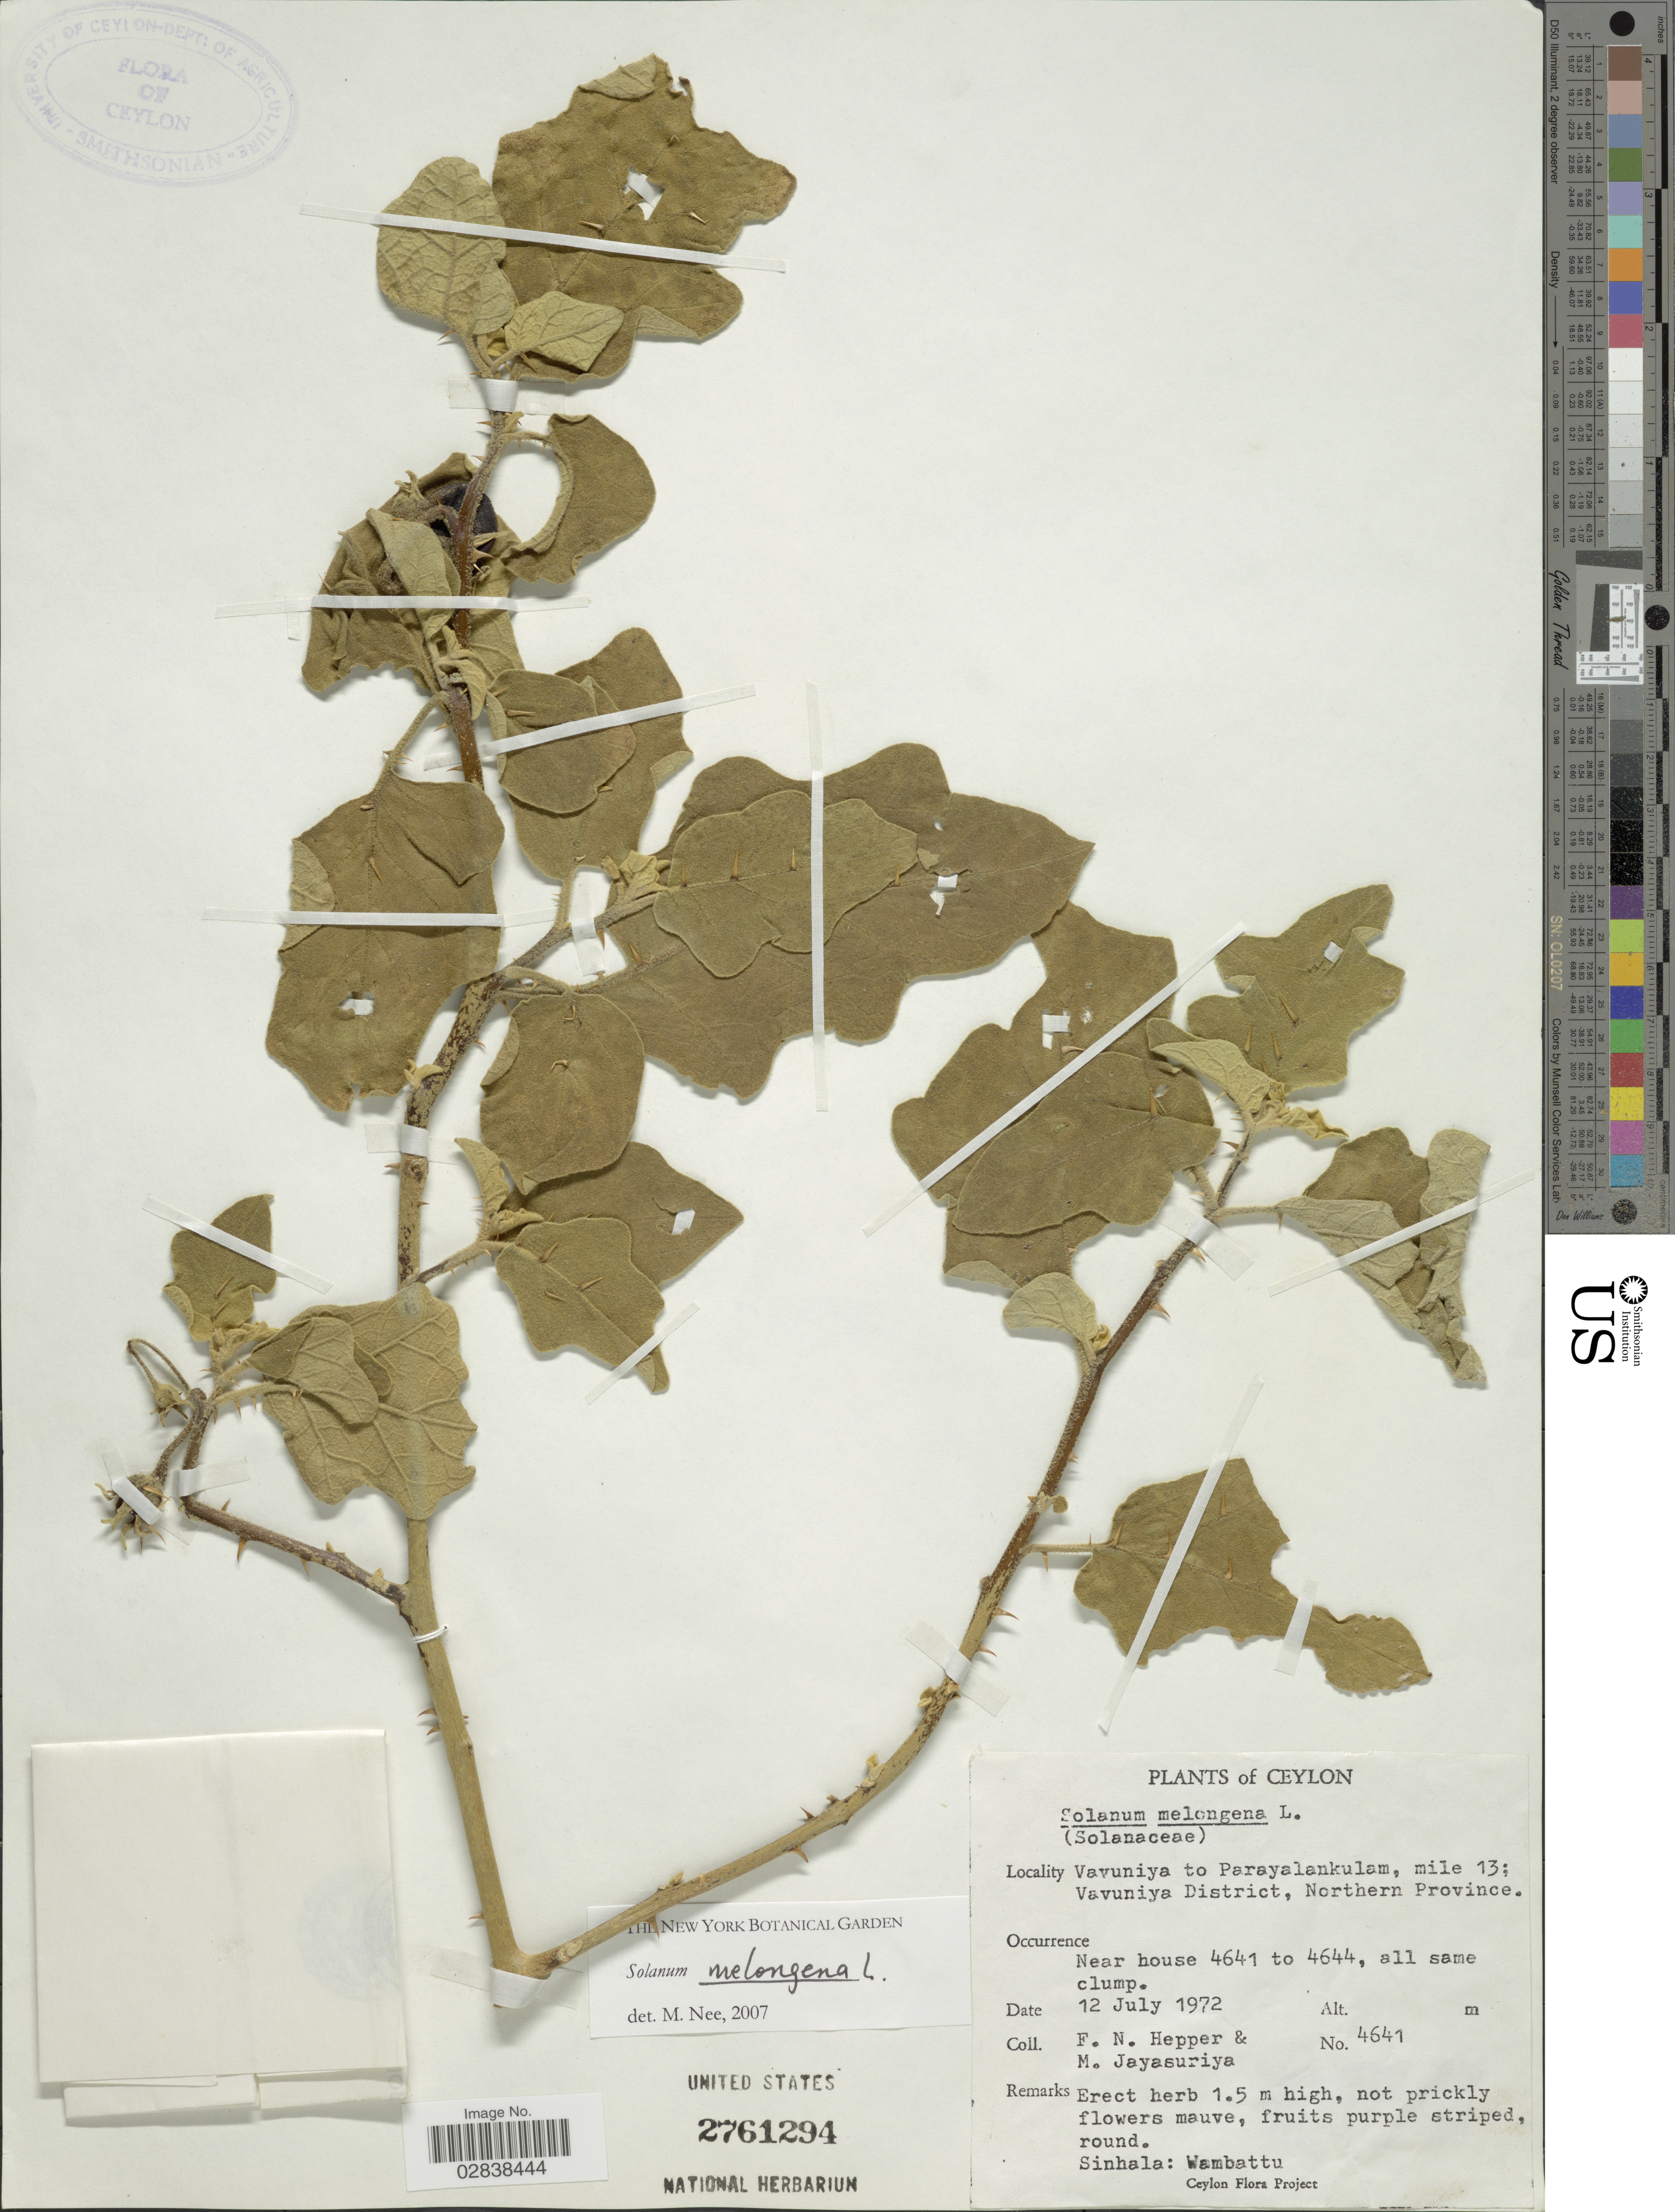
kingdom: Plantae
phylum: Tracheophyta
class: Magnoliopsida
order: Solanales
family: Solanaceae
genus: Solanum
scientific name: Solanum melongena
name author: L.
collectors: F. Hepper & M. Jayasuriya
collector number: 4641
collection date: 1972-07-12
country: Sri Lanka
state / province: Northern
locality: Ceylon, Vavuniya to Parayalankulam, mile 13; Vavuniya District, Northern Province, Near house 4641 to 4644.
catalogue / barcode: US 2761294